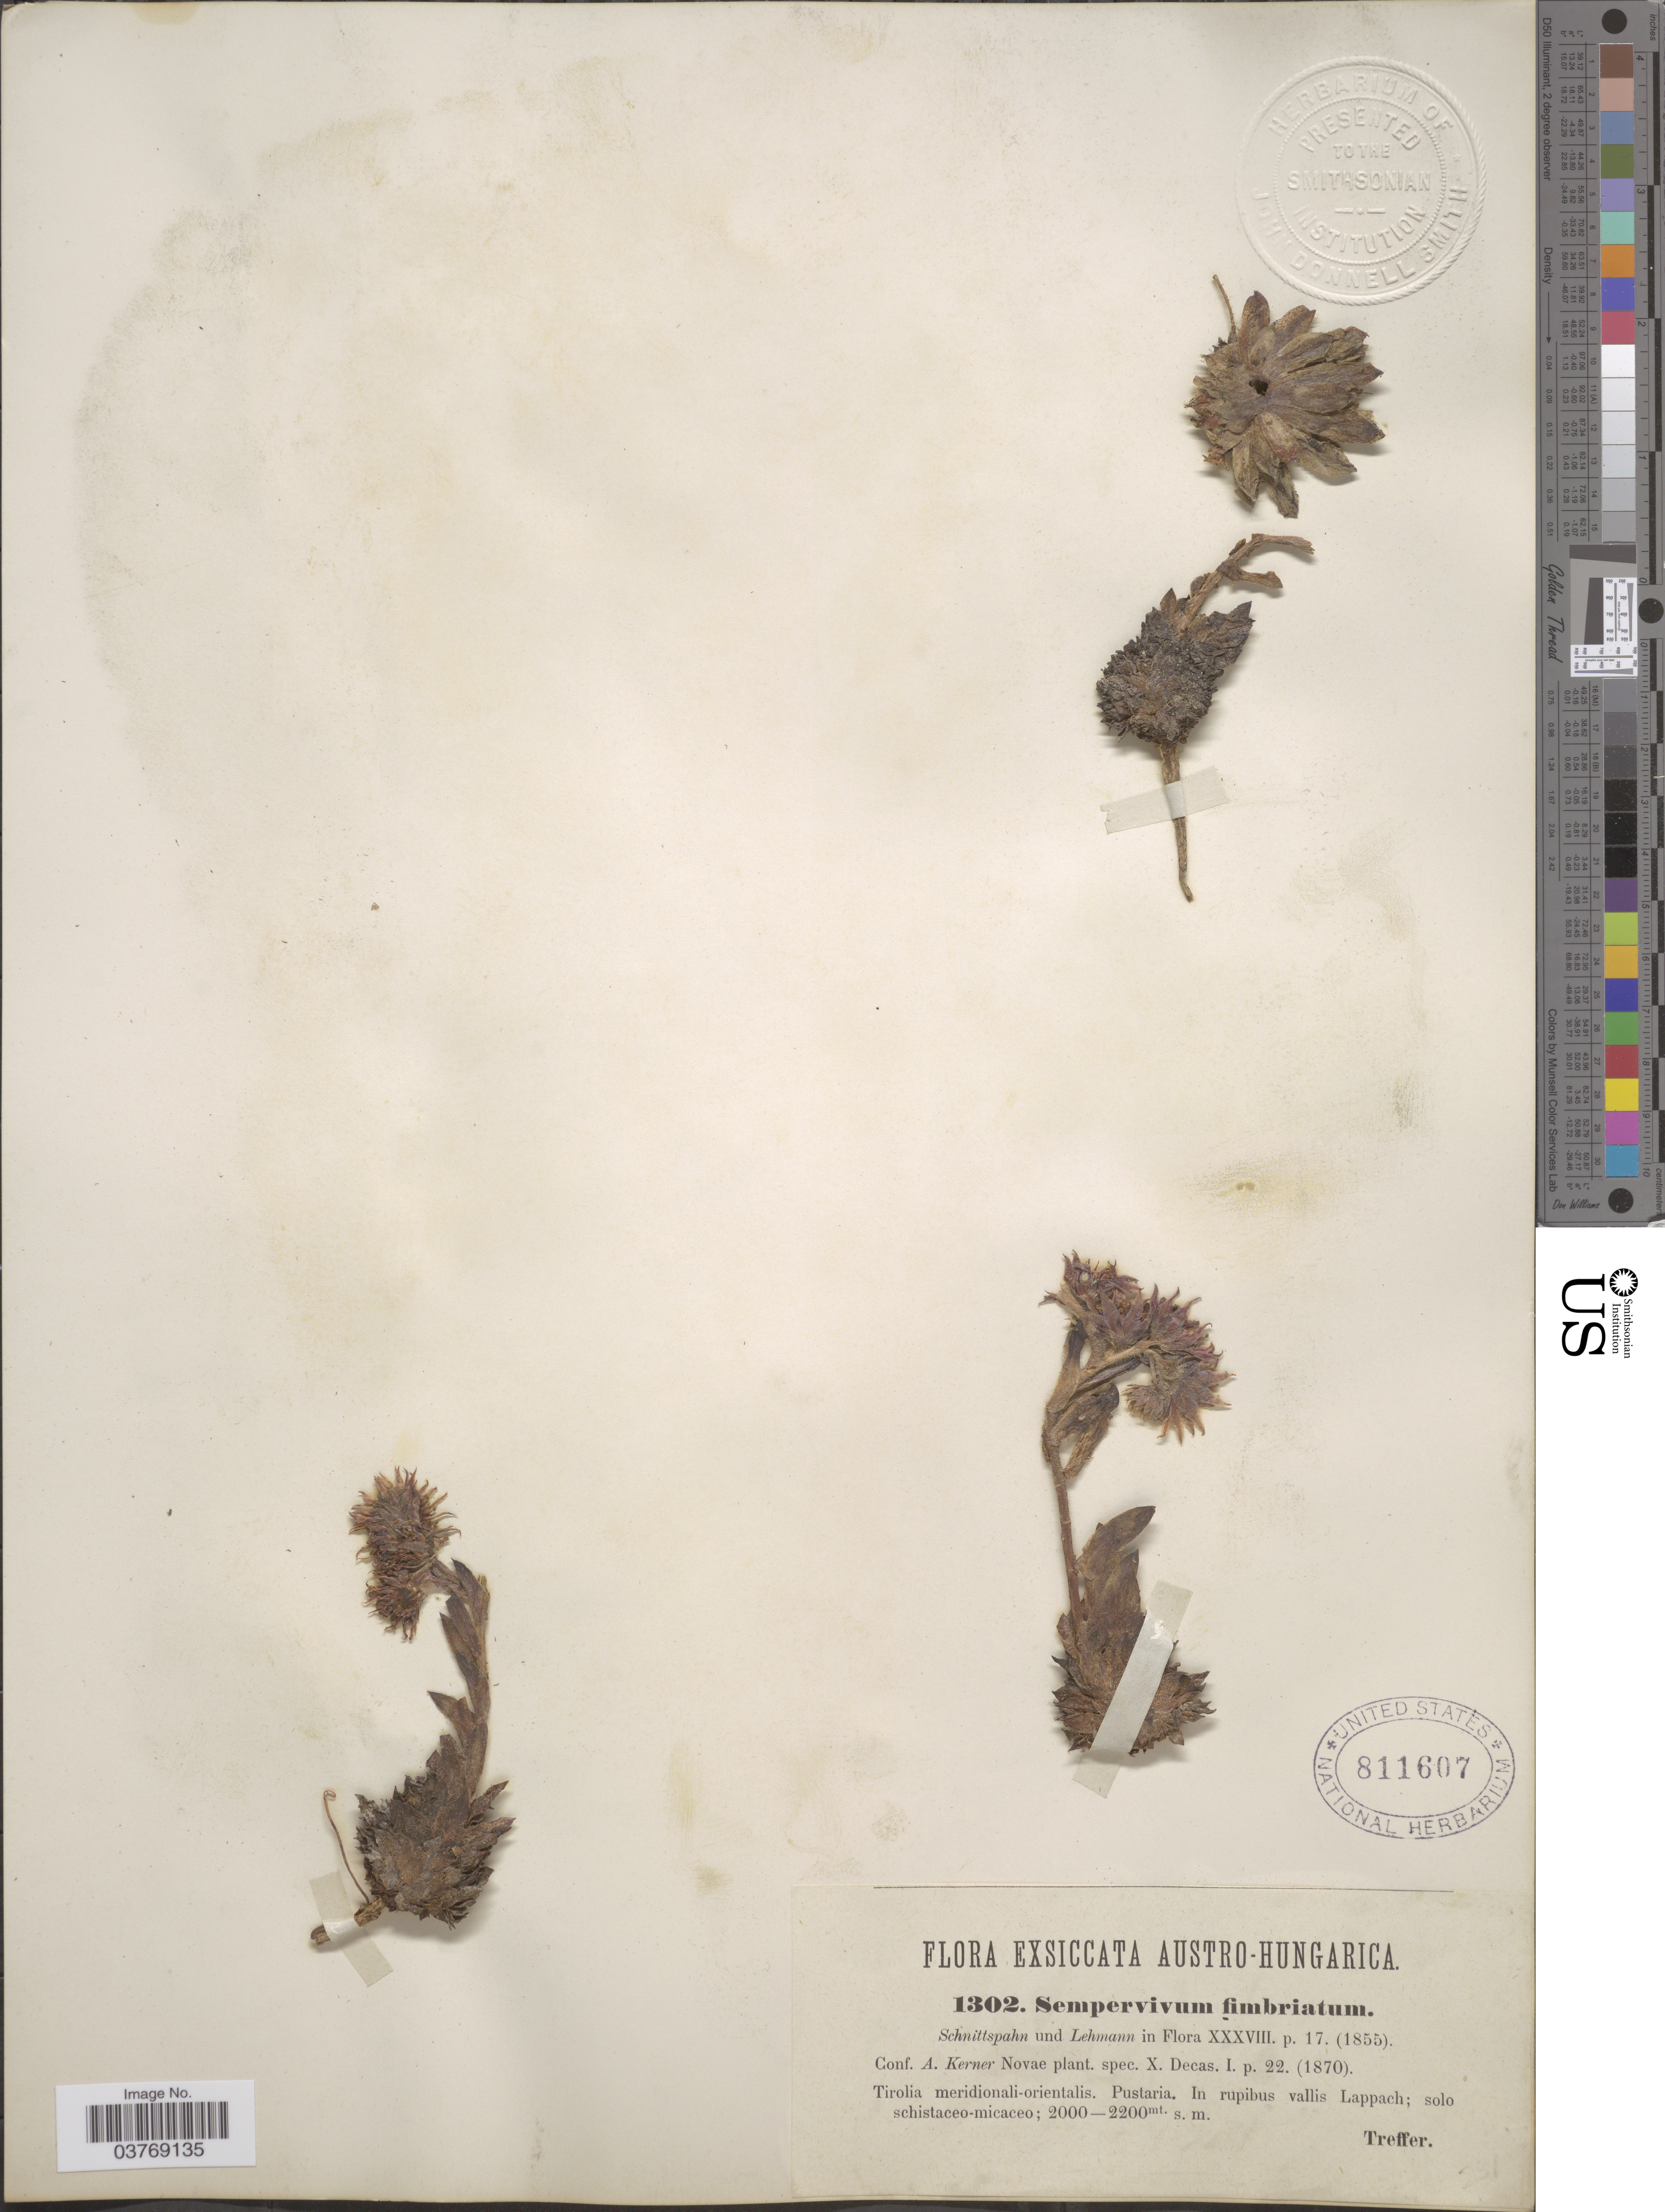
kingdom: Plantae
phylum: Tracheophyta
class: Magnoliopsida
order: Saxifragales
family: Crassulaceae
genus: Sempervivum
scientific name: Sempervivum fimbriatum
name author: Klotzsch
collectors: Treffer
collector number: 1302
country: Austria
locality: Austro-Hungarica. Tirolia meridionali-orientalis. Pustaria. In rupibus vallis Lappach.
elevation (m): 2000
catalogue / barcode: US 811607